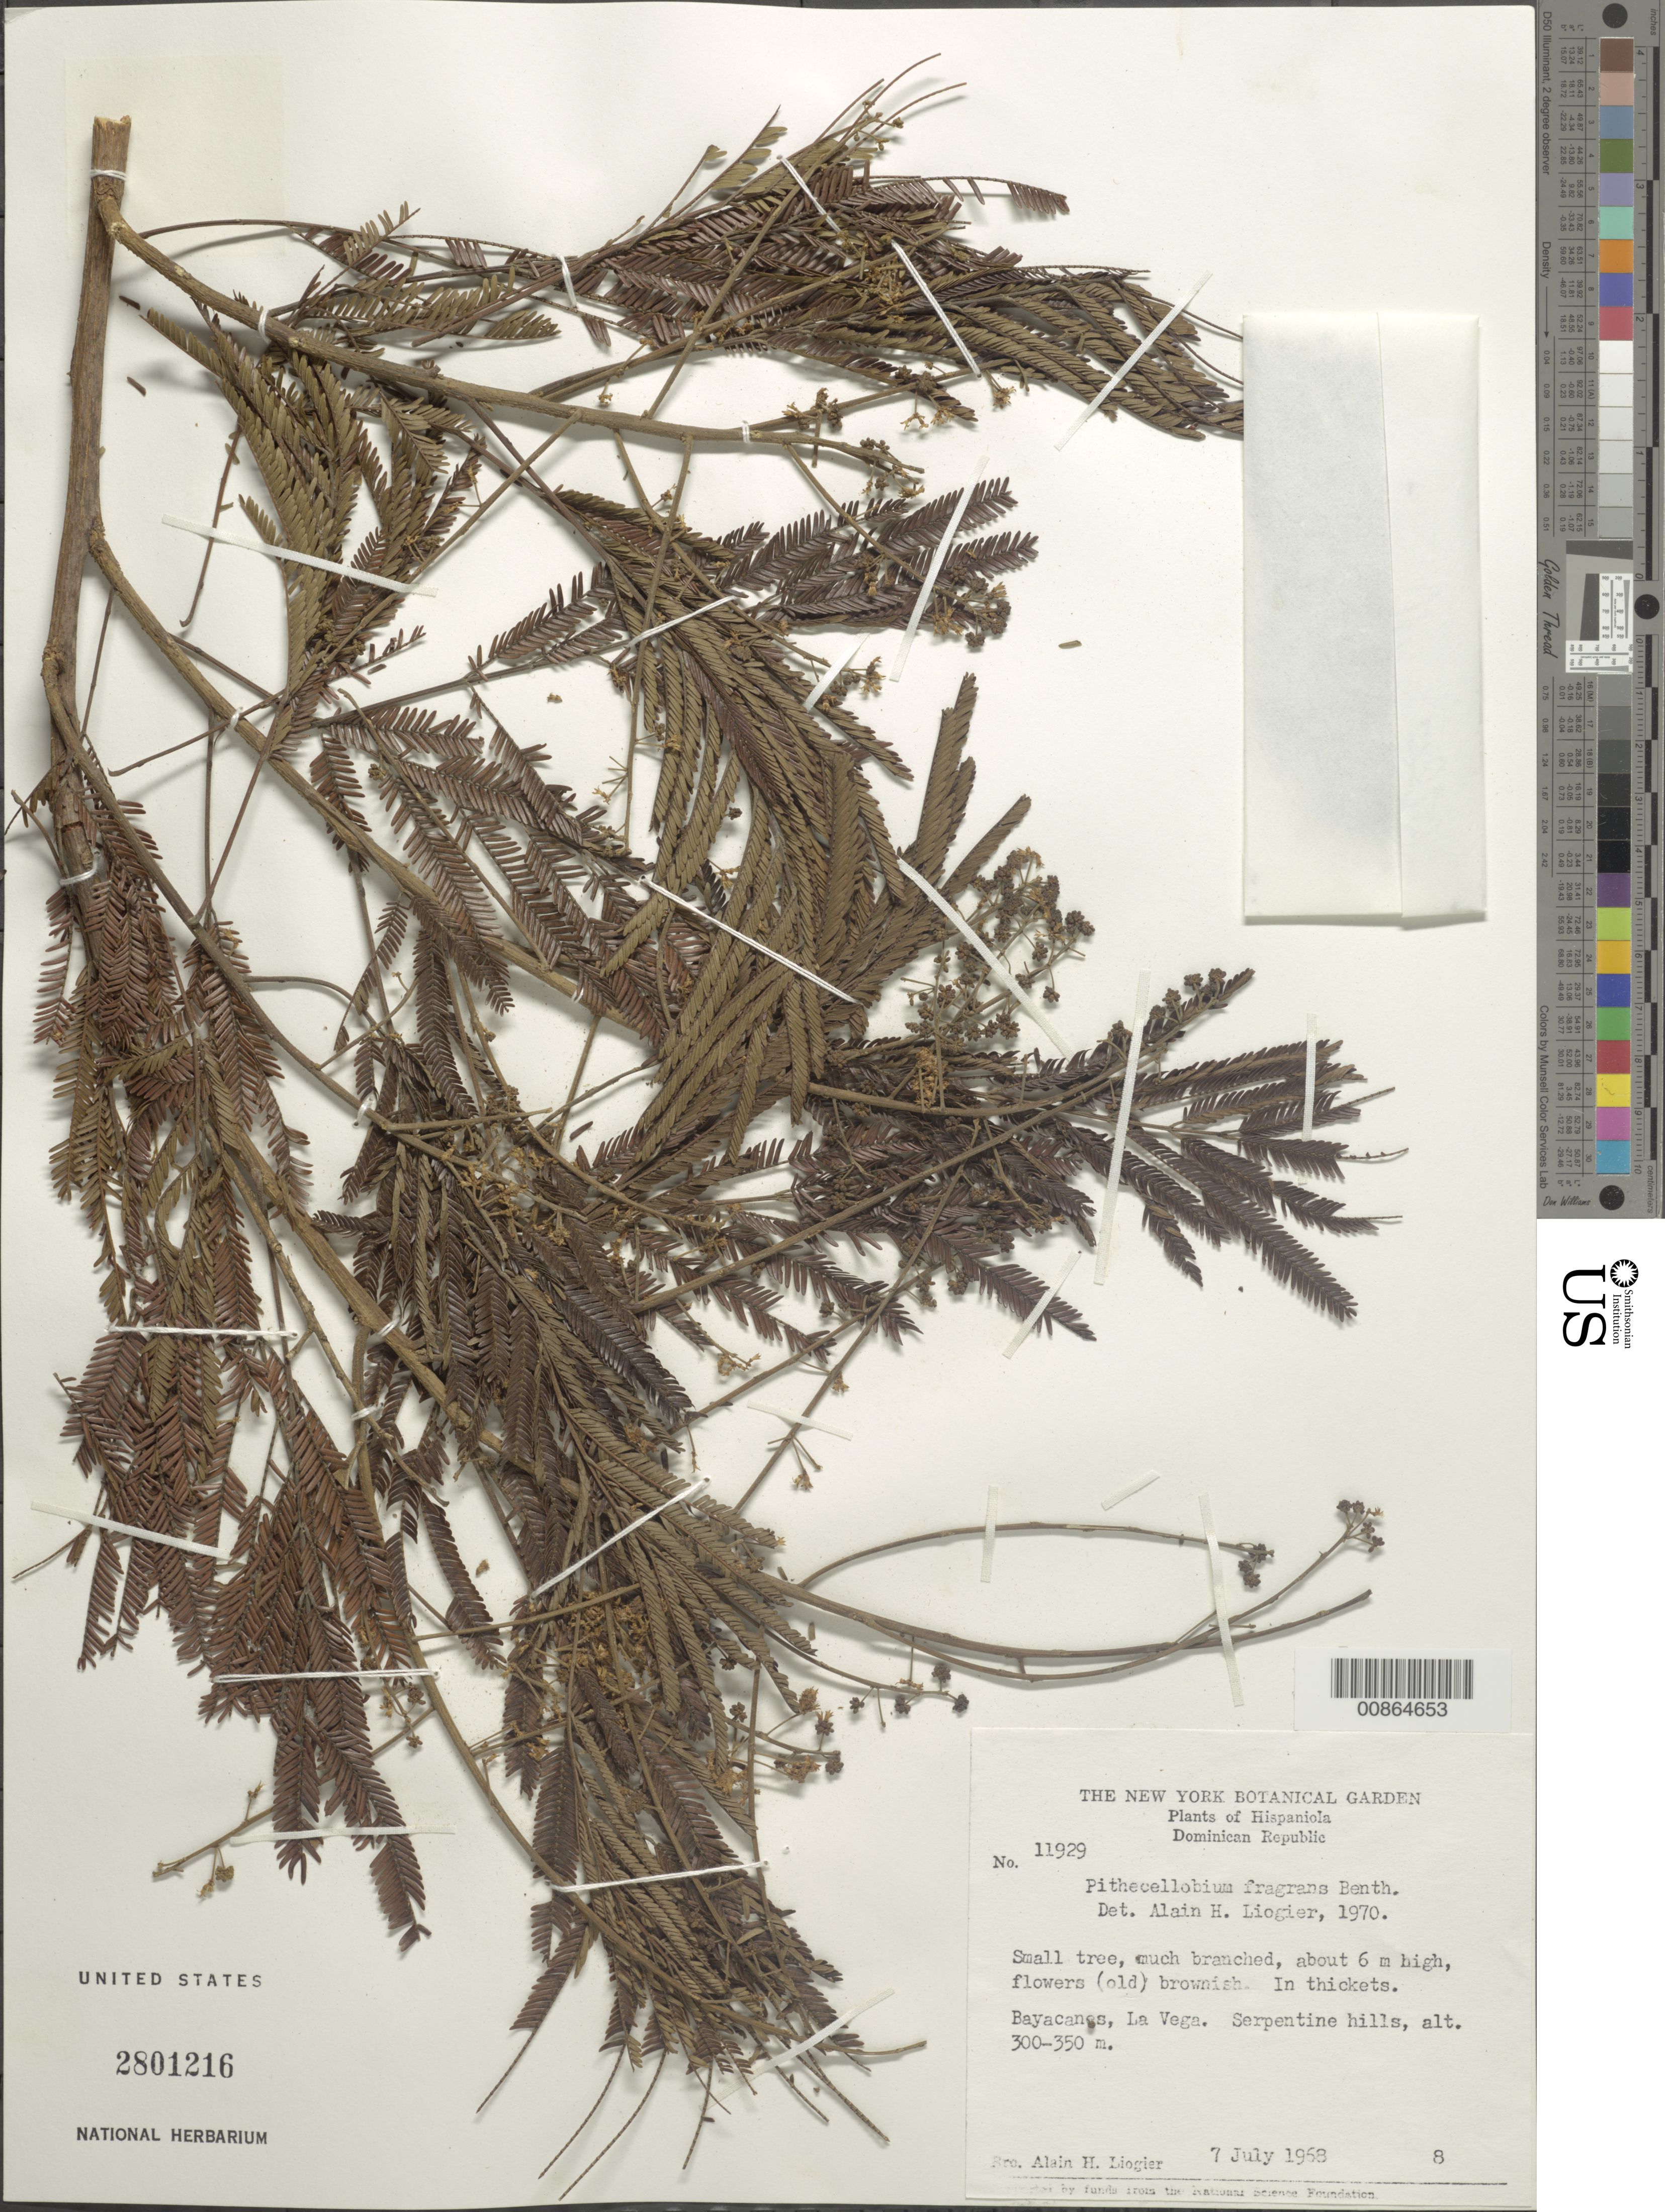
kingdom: Plantae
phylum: Tracheophyta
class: Magnoliopsida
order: Fabales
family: Fabaceae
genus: Pithecellobium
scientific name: Pithecellobium fragrans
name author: (Macfad.) Benth.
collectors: A. H. Liogier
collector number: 11929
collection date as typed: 07 Jul 1968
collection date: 1968-07-07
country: Dominican Republic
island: Hispaniola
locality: Bayacanes, La Vega.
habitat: In thickets. Serpentine hills.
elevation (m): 300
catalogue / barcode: US 2801216